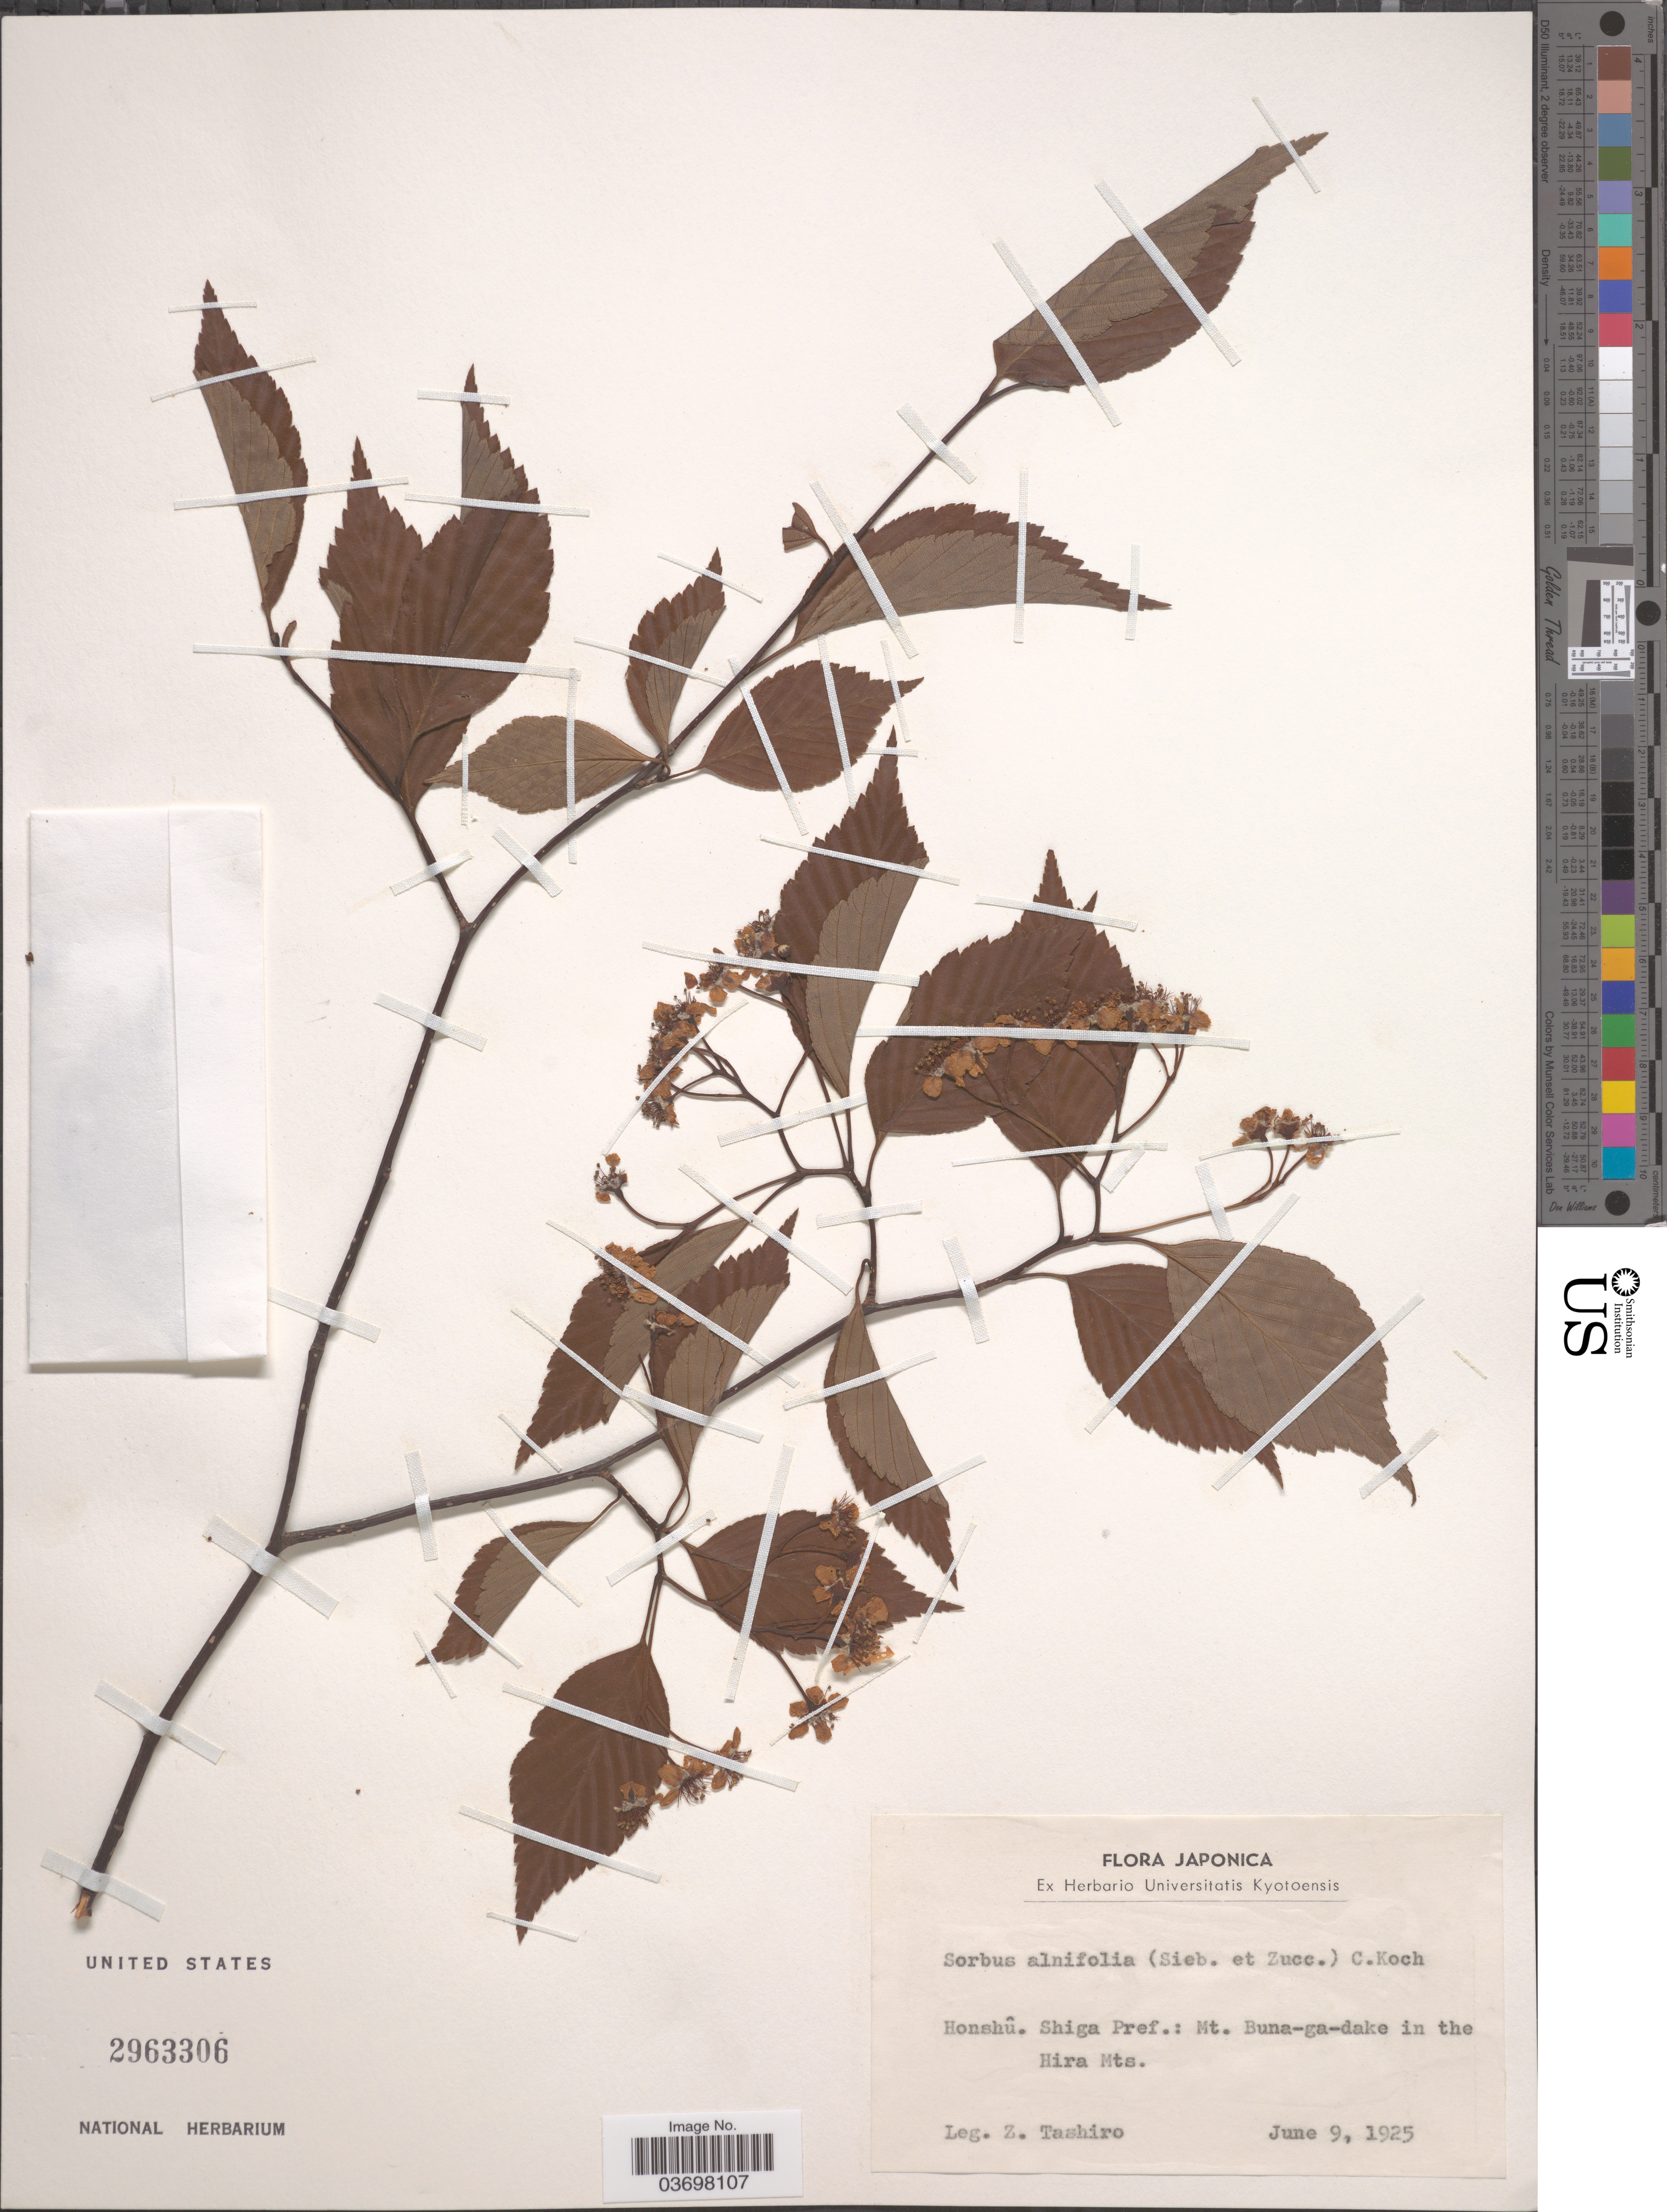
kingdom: Plantae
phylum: Tracheophyta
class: Magnoliopsida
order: Rosales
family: Rosaceae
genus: Sorbus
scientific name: Sorbus alnifolia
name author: (Siebold & Zucc.) K. Koch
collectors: Z. Tashiro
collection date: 1925-06-09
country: Japan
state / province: Siga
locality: Honshû. Shiga Pref.: Mt. Buna-ga-dake in the Hira Mts.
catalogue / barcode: US 2963306